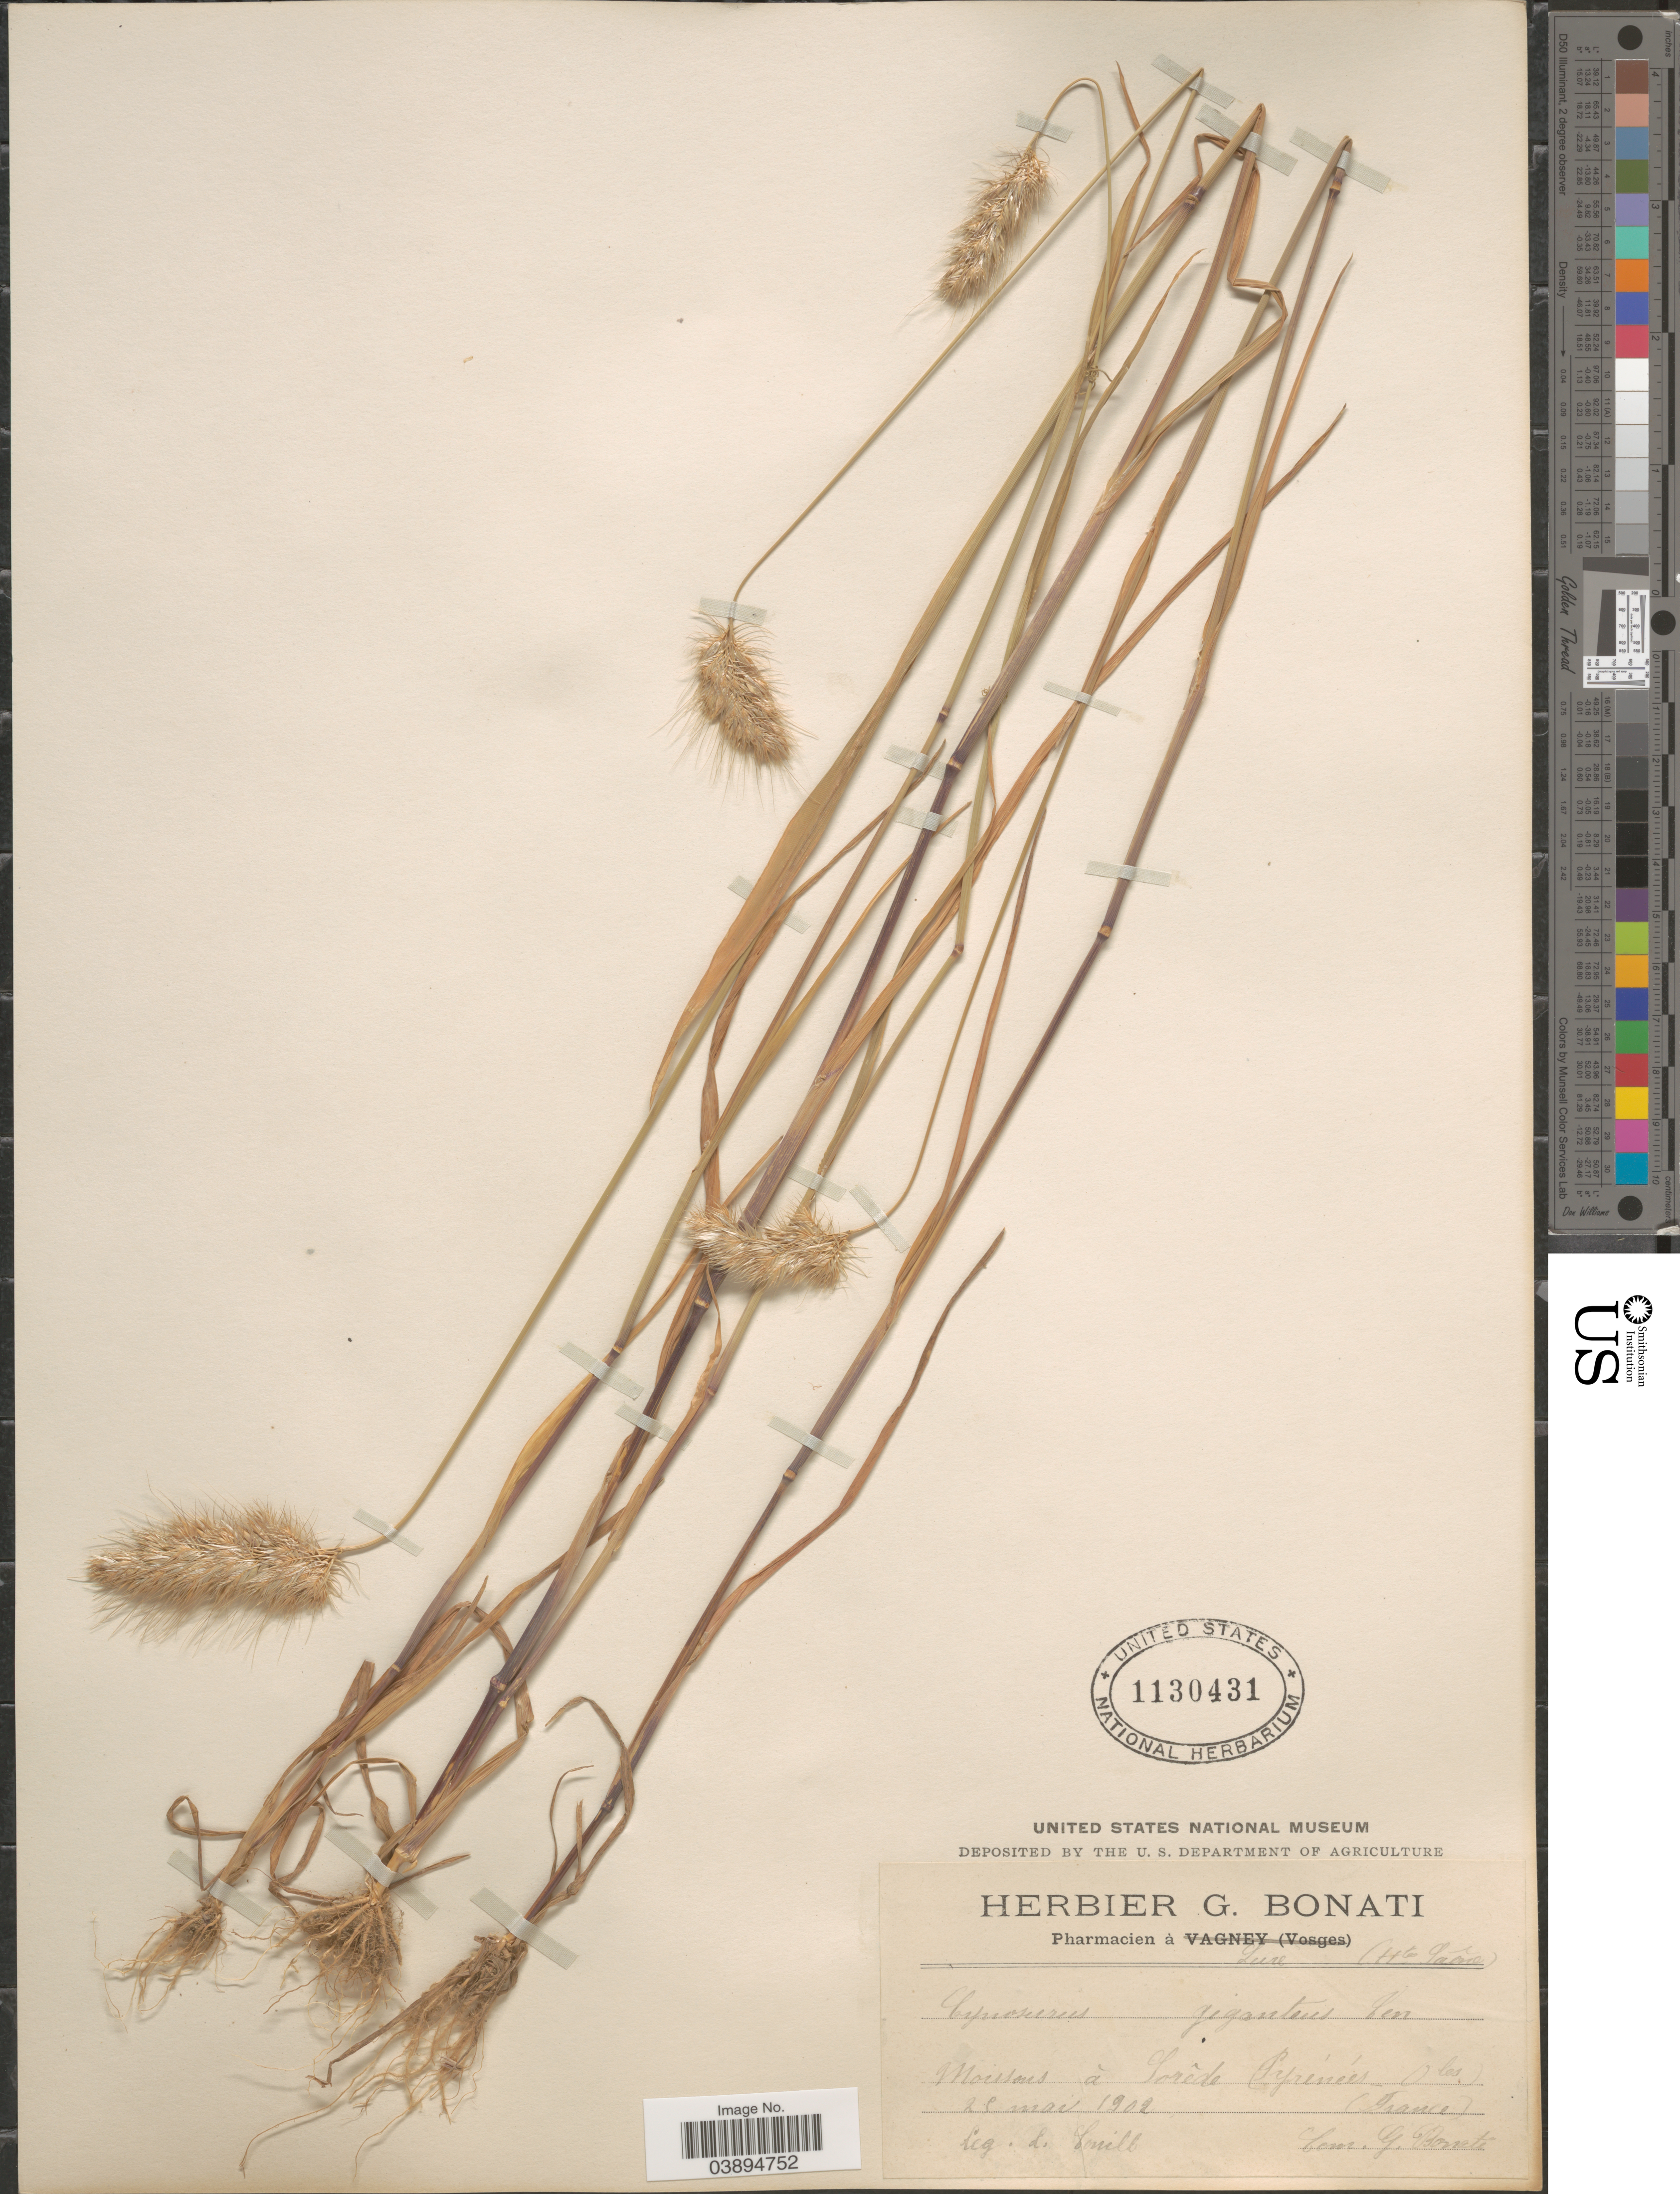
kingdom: Plantae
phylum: Tracheophyta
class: Liliopsida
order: Poales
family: Poaceae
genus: Cynosurus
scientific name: Cynosurus echinatus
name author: L.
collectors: Conill, L.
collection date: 1902-05-25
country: France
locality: (Htes Saône). Moistous à Sorêde (Pyrénées Oles.).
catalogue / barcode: US 1130431